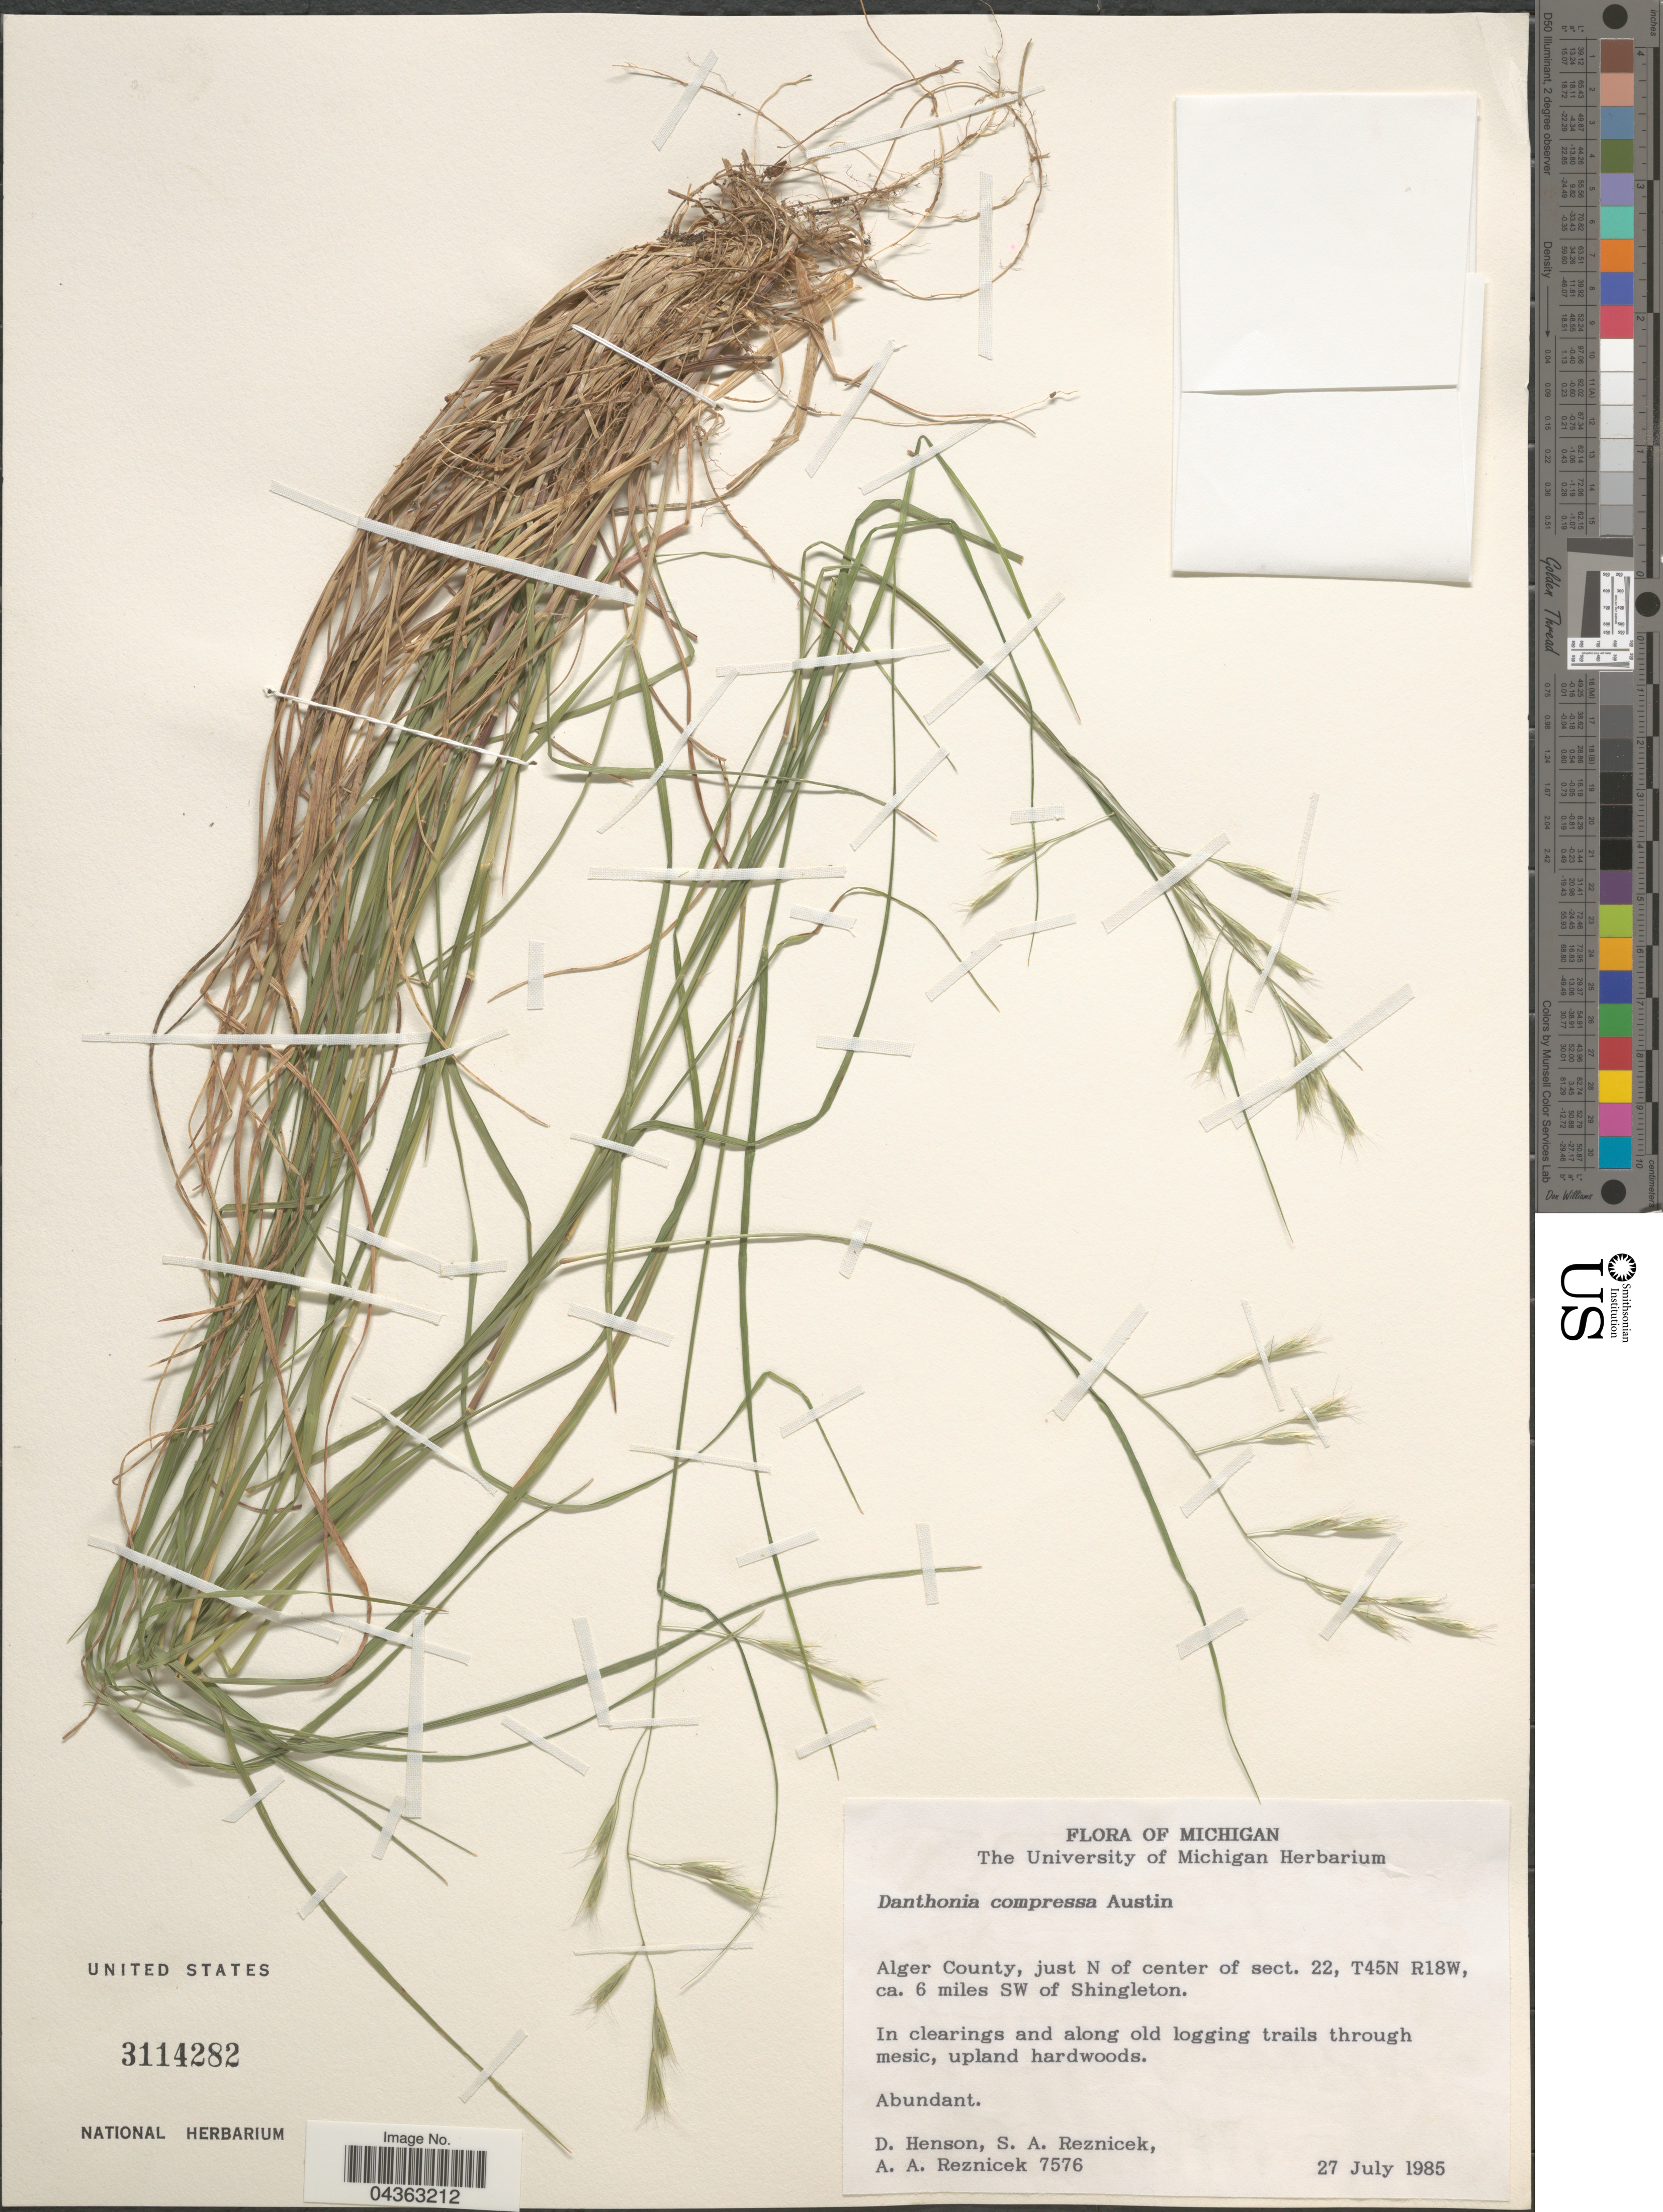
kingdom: Plantae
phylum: Tracheophyta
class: Liliopsida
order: Poales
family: Poaceae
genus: Danthonia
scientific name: Danthonia compressa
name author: Austin in F. Peck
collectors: D. Henson, S. A. Reznicek & A. A. Reznicek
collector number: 7576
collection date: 1985-07-27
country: United States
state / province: Michigan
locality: Alger County, just N of center of sect. 22, T45N R18W, ca. 6 miles SW of Shingleton.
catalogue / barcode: US 3114282